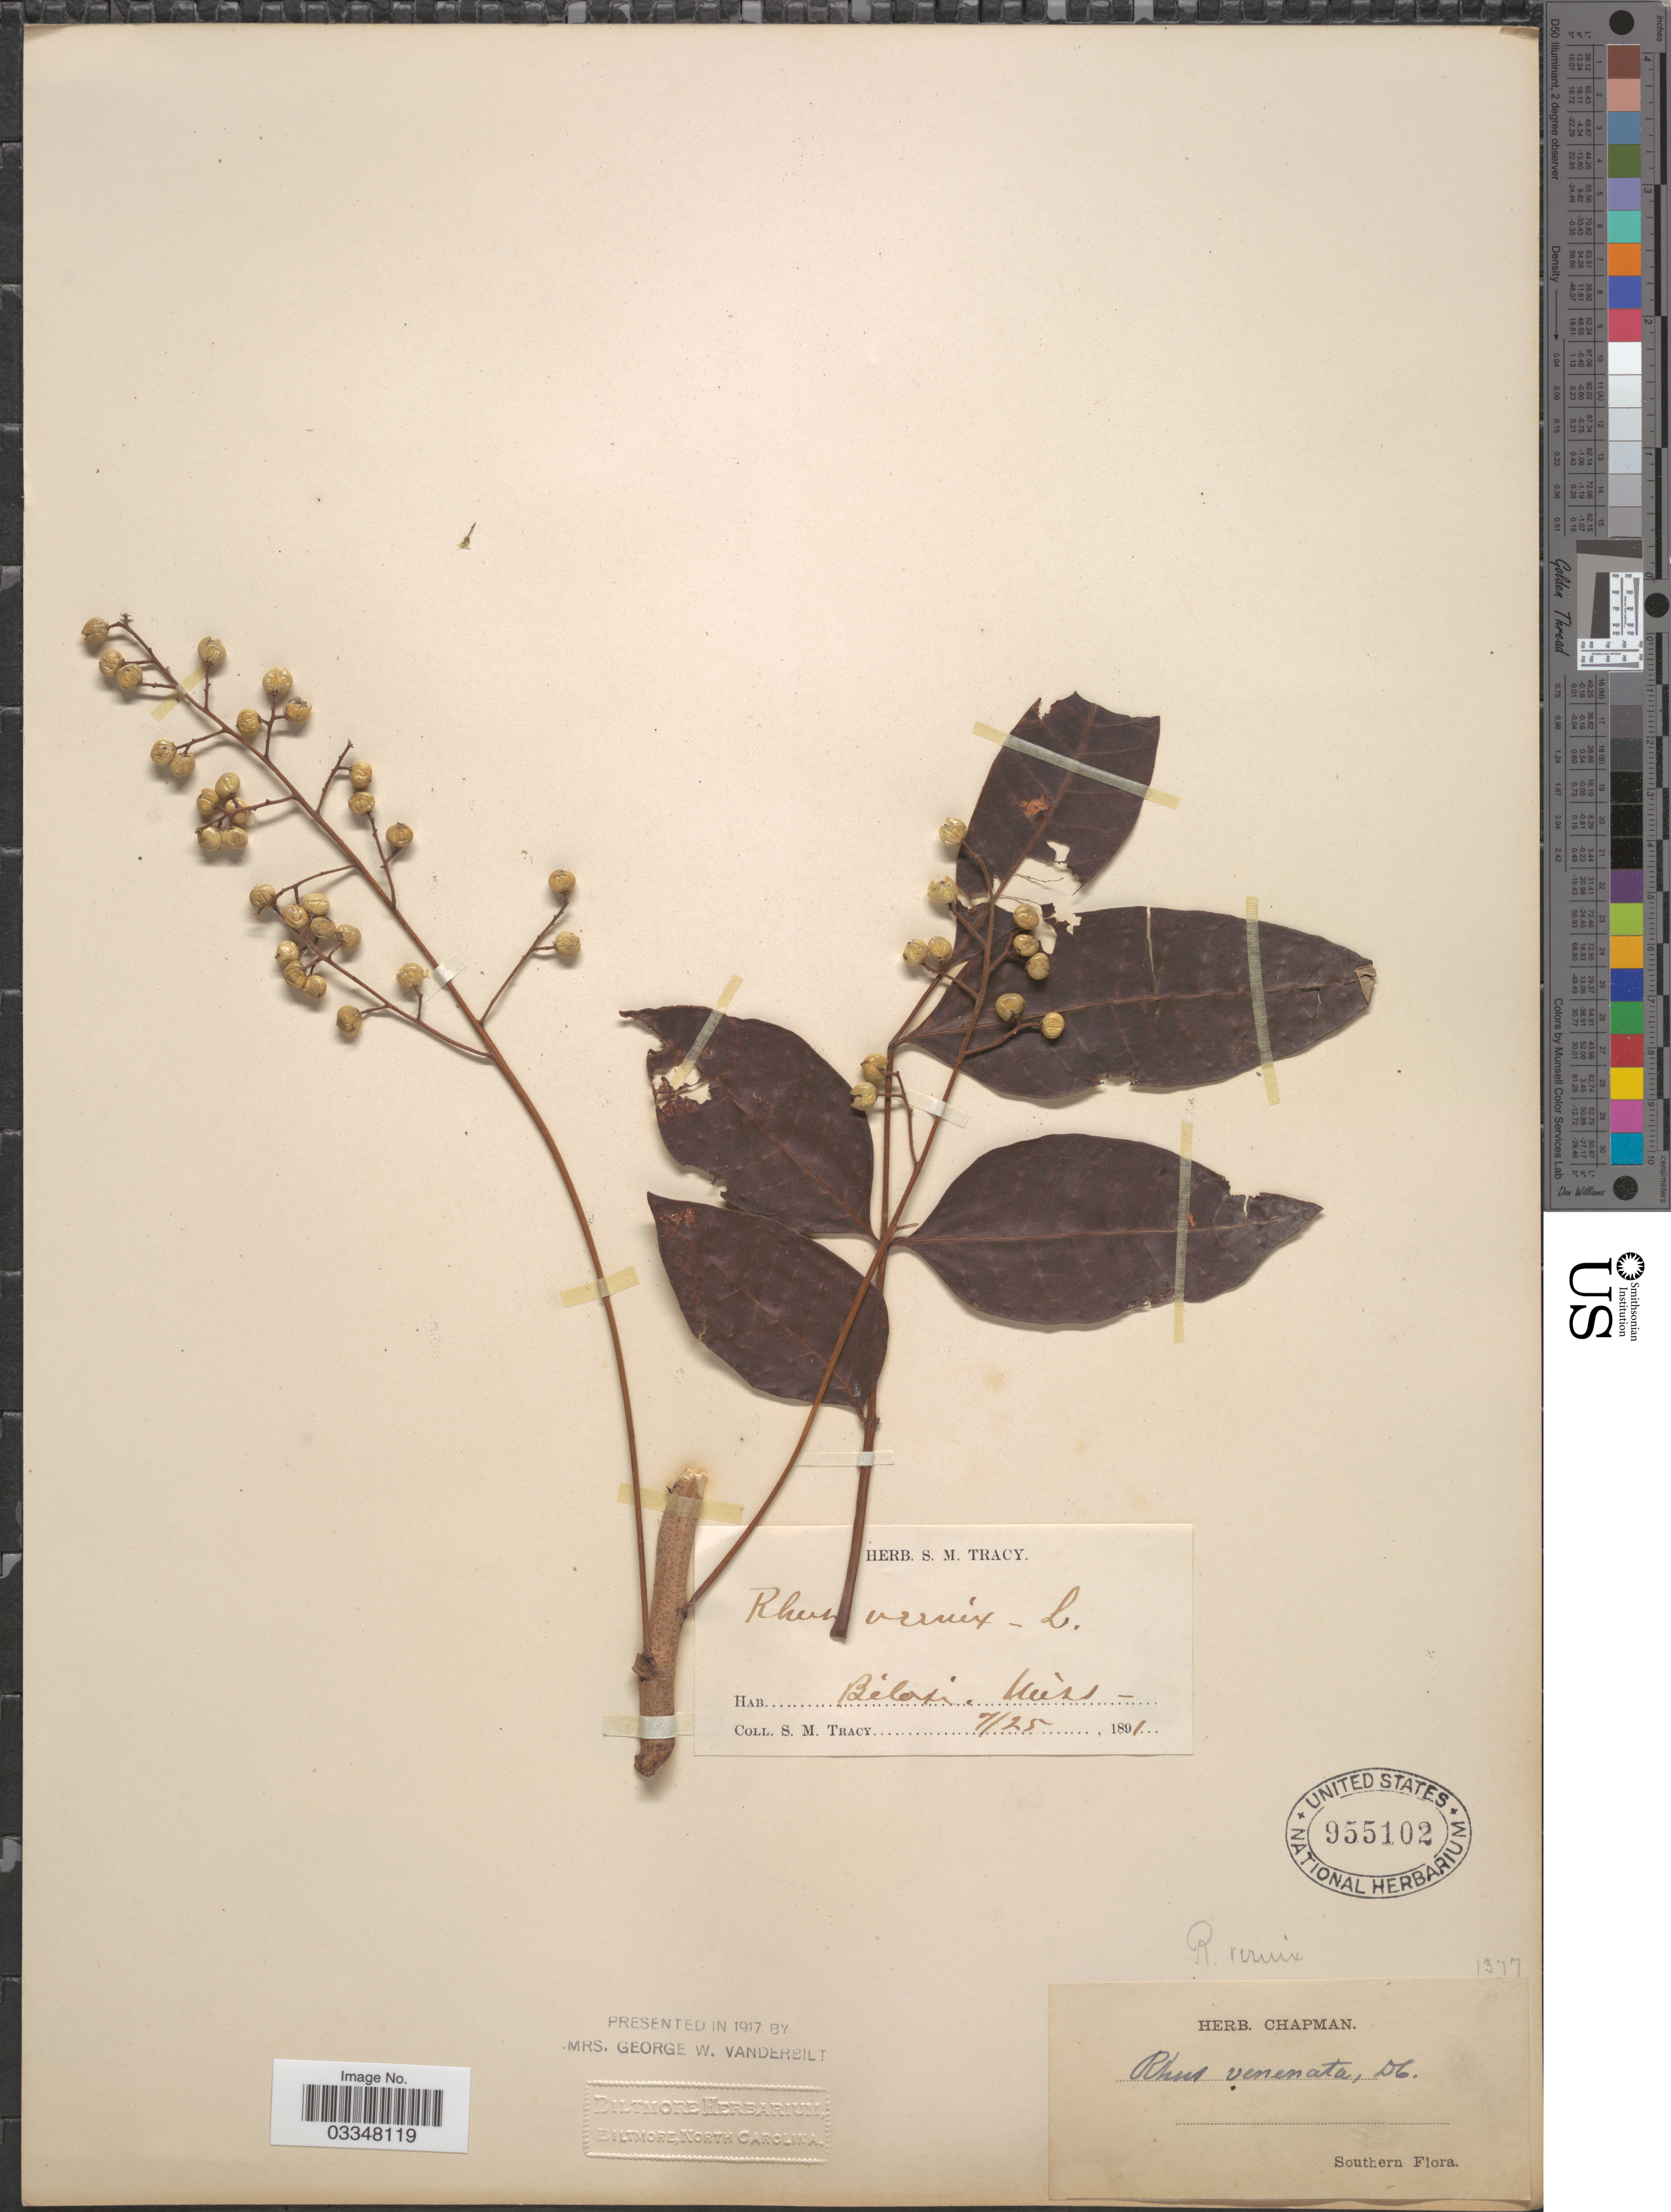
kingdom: Plantae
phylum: Tracheophyta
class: Magnoliopsida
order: Sapindales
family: Anacardiaceae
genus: Toxicodendron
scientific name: Toxicodendron vernix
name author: (L.) Kuntze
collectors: S. M. Tracy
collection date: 1891-07-25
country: United States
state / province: Mississippi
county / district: Harrison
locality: Biloxi. Southern.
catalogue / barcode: US 955102